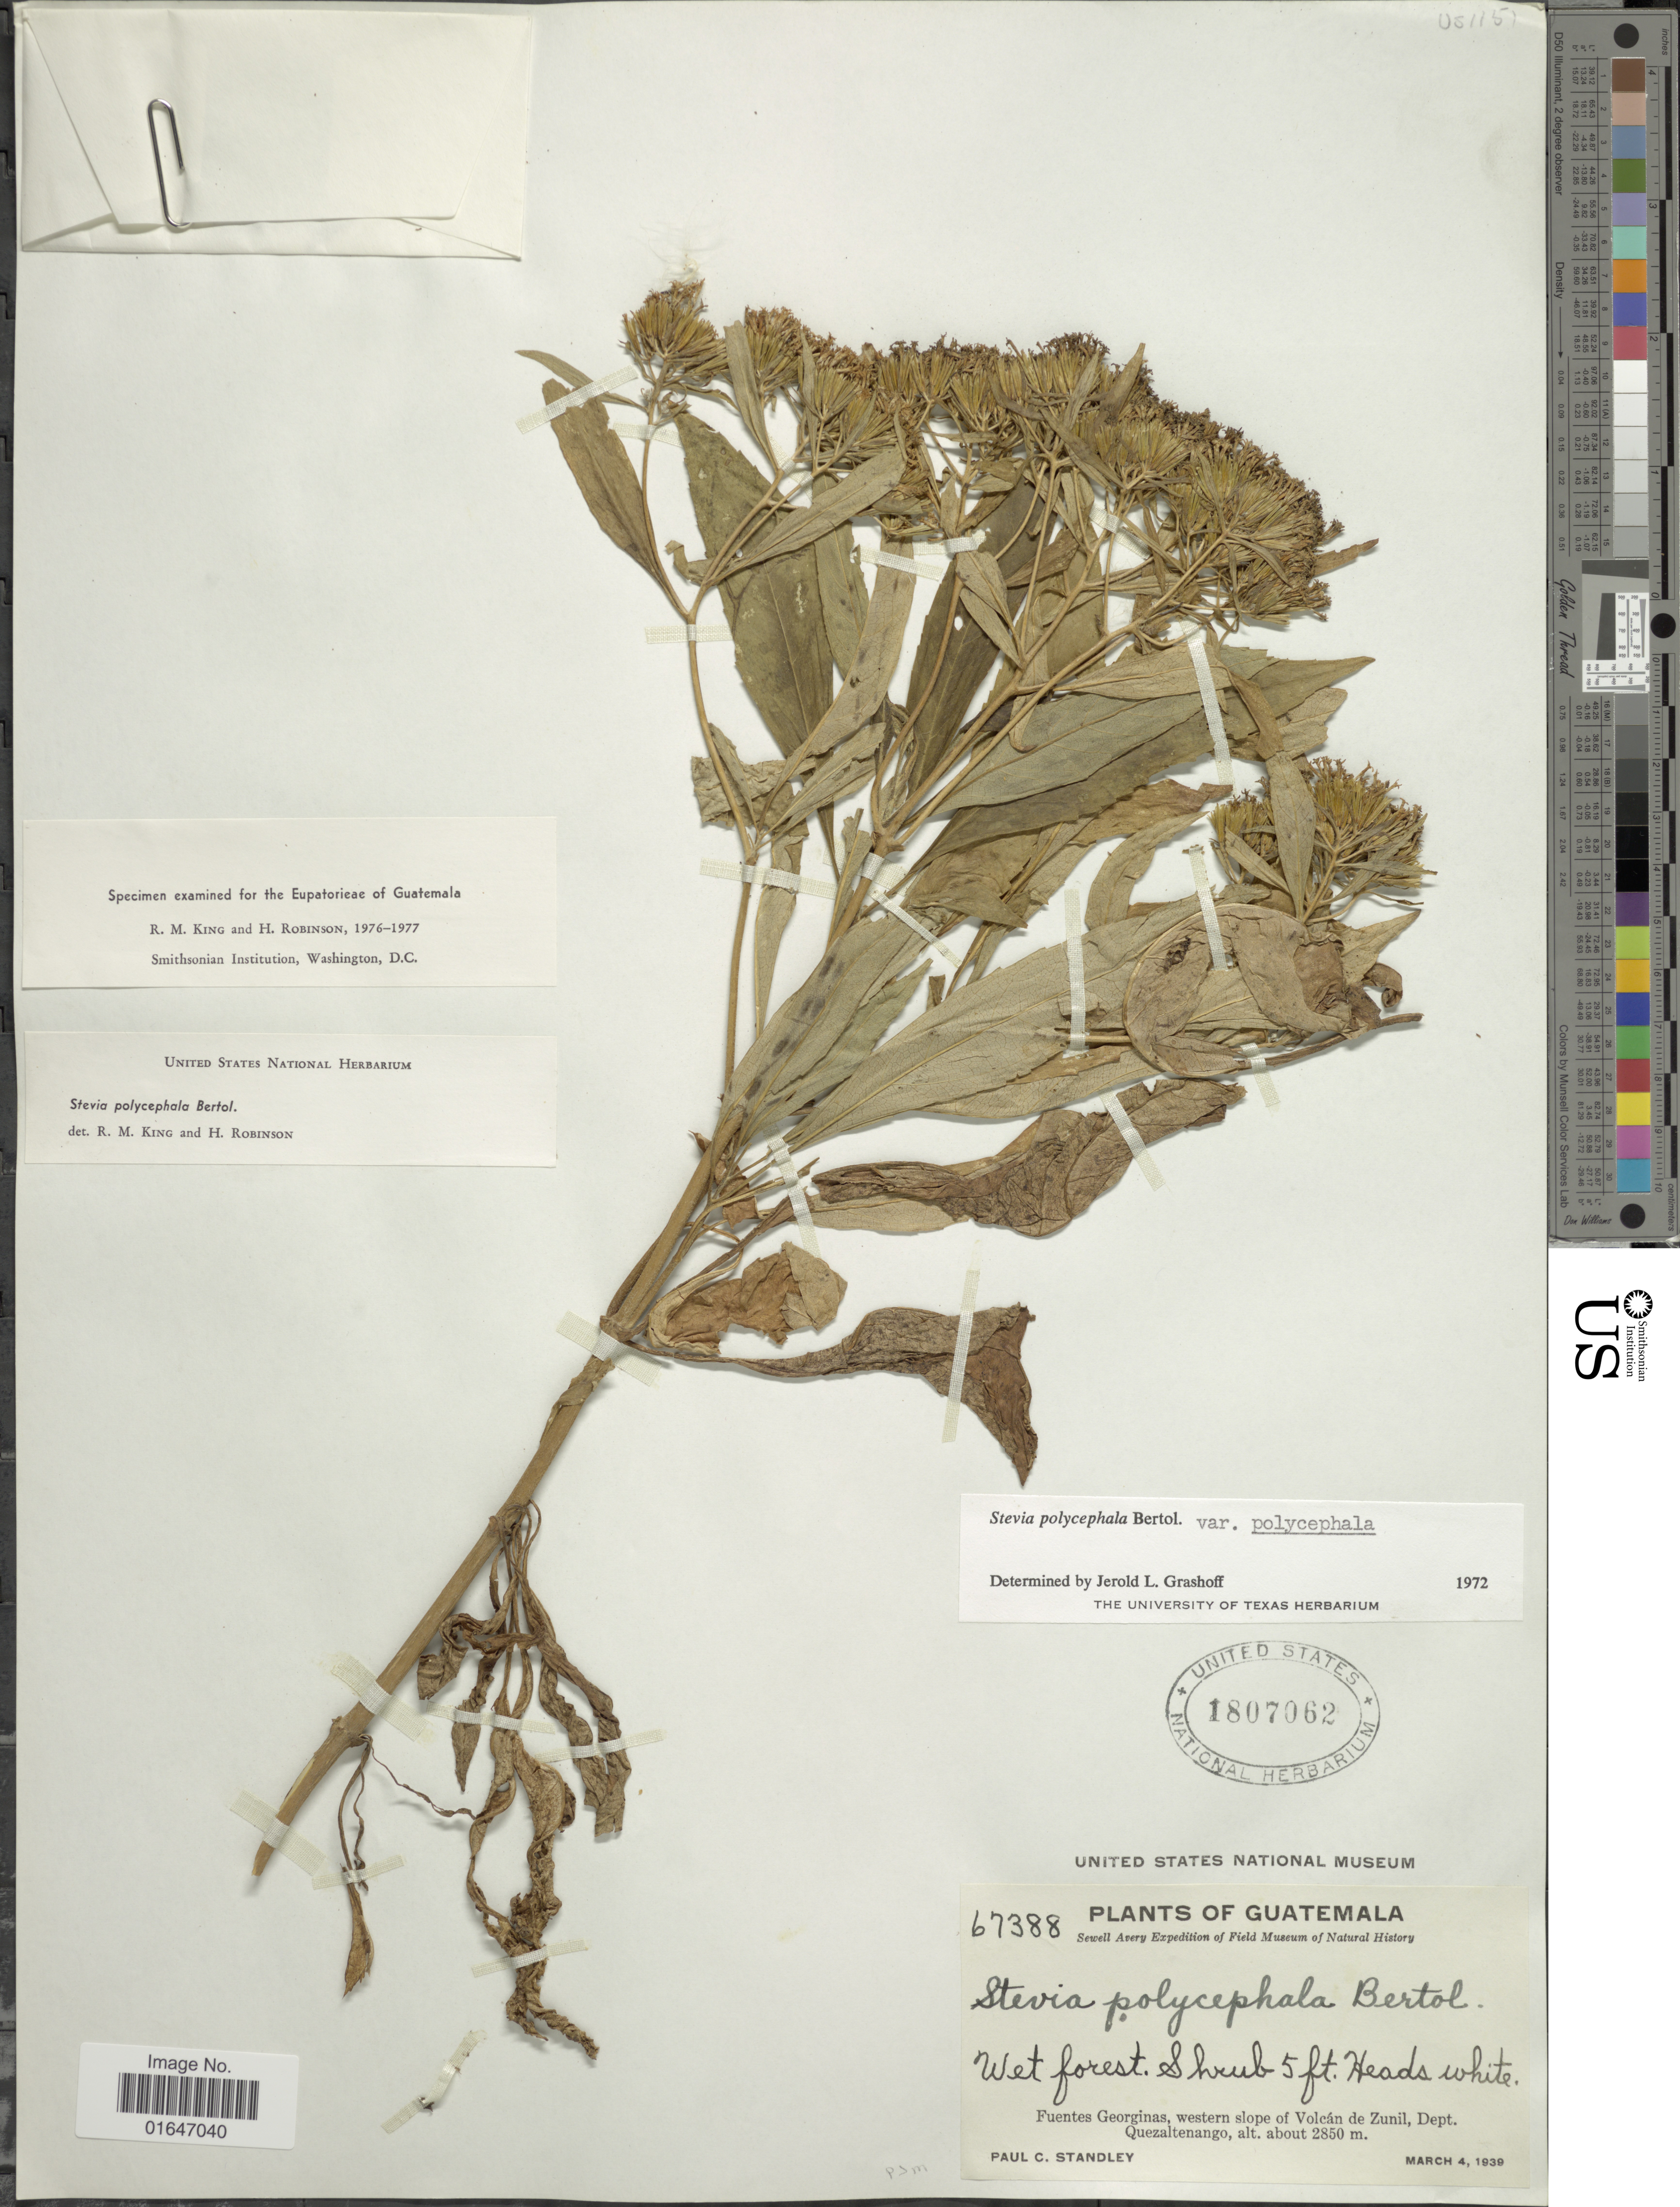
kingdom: Plantae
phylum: Tracheophyta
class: Magnoliopsida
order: Asterales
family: Asteraceae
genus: Stevia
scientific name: Stevia polycephala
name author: Bertoloni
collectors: P. C. Standley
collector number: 67388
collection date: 1939-03-04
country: Guatemala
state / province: Quetzaltenango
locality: Fuentes Georginas, western slope of Volcán de Zunil.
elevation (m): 2850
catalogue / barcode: US 1807062